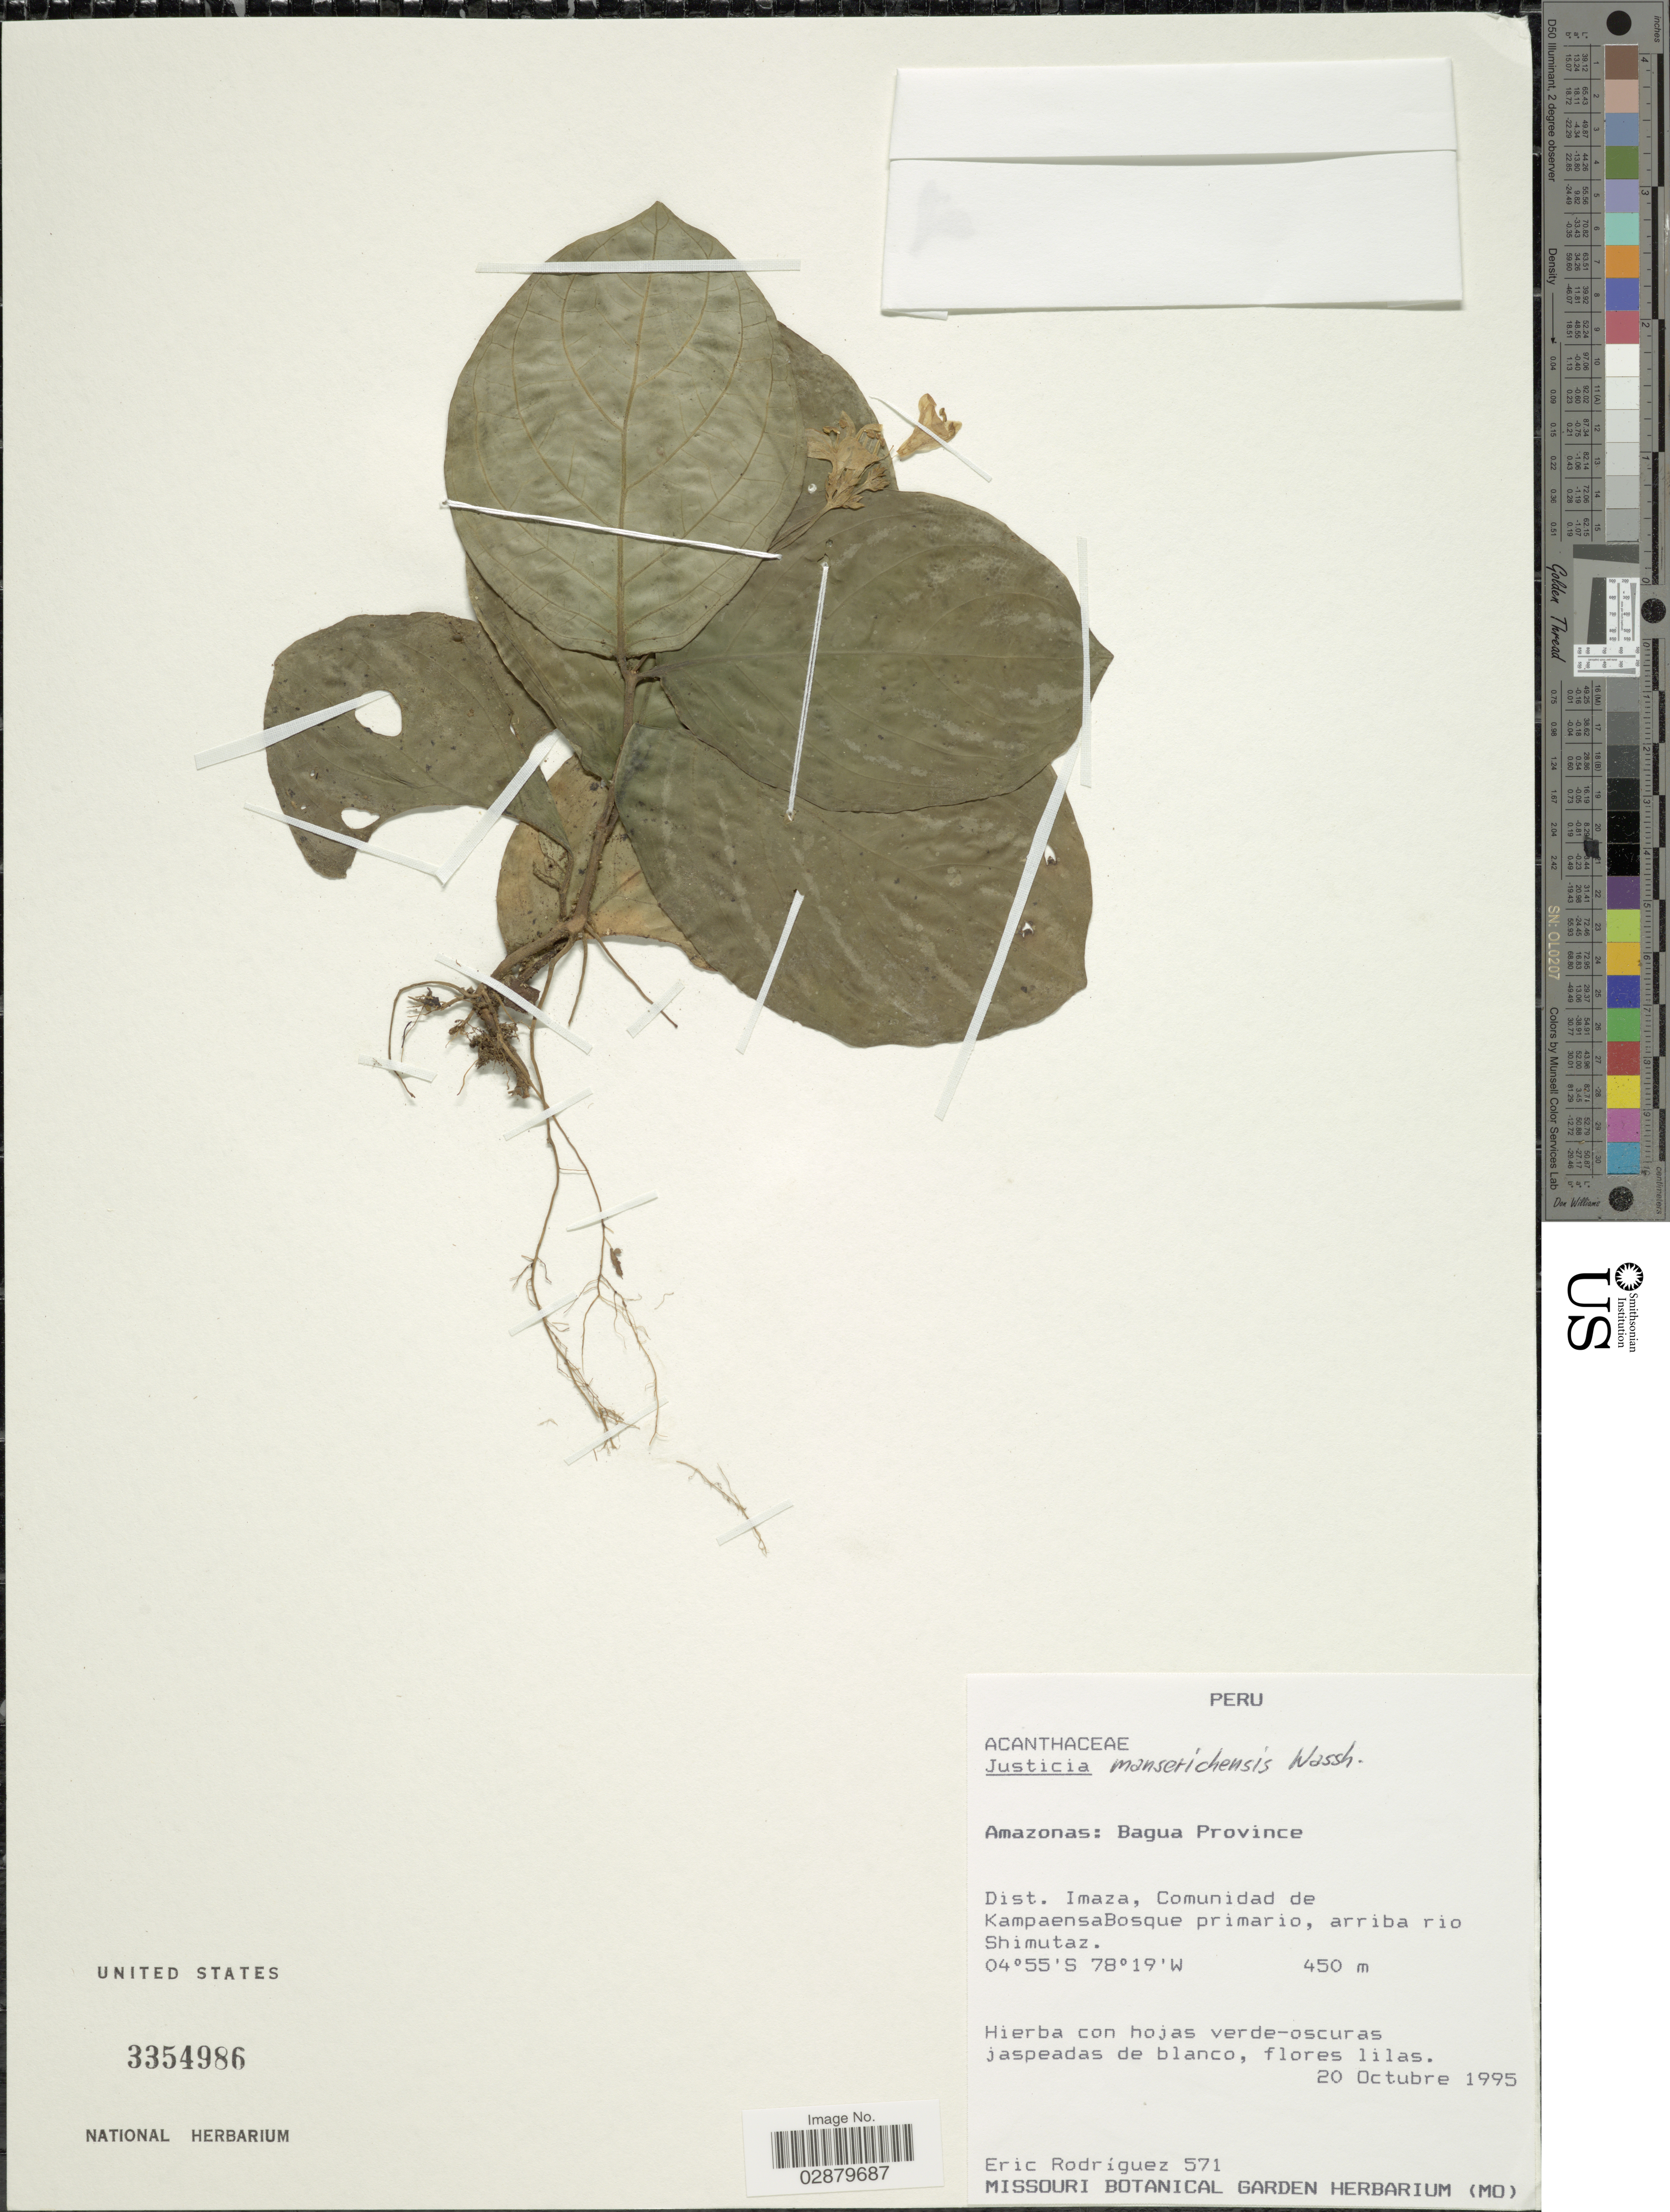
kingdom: Plantae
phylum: Tracheophyta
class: Magnoliopsida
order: Lamiales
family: Acanthaceae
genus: Justicia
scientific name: Justicia manserichensis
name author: Wassh.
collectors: E. Rodriguez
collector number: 571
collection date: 1995-10-20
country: Peru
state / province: Amazonas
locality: Bagua Province. Dist. Imaza, Comunidad de KampaensaBosque primario, arriba rio Shimutaz.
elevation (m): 450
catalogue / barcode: US 3354986